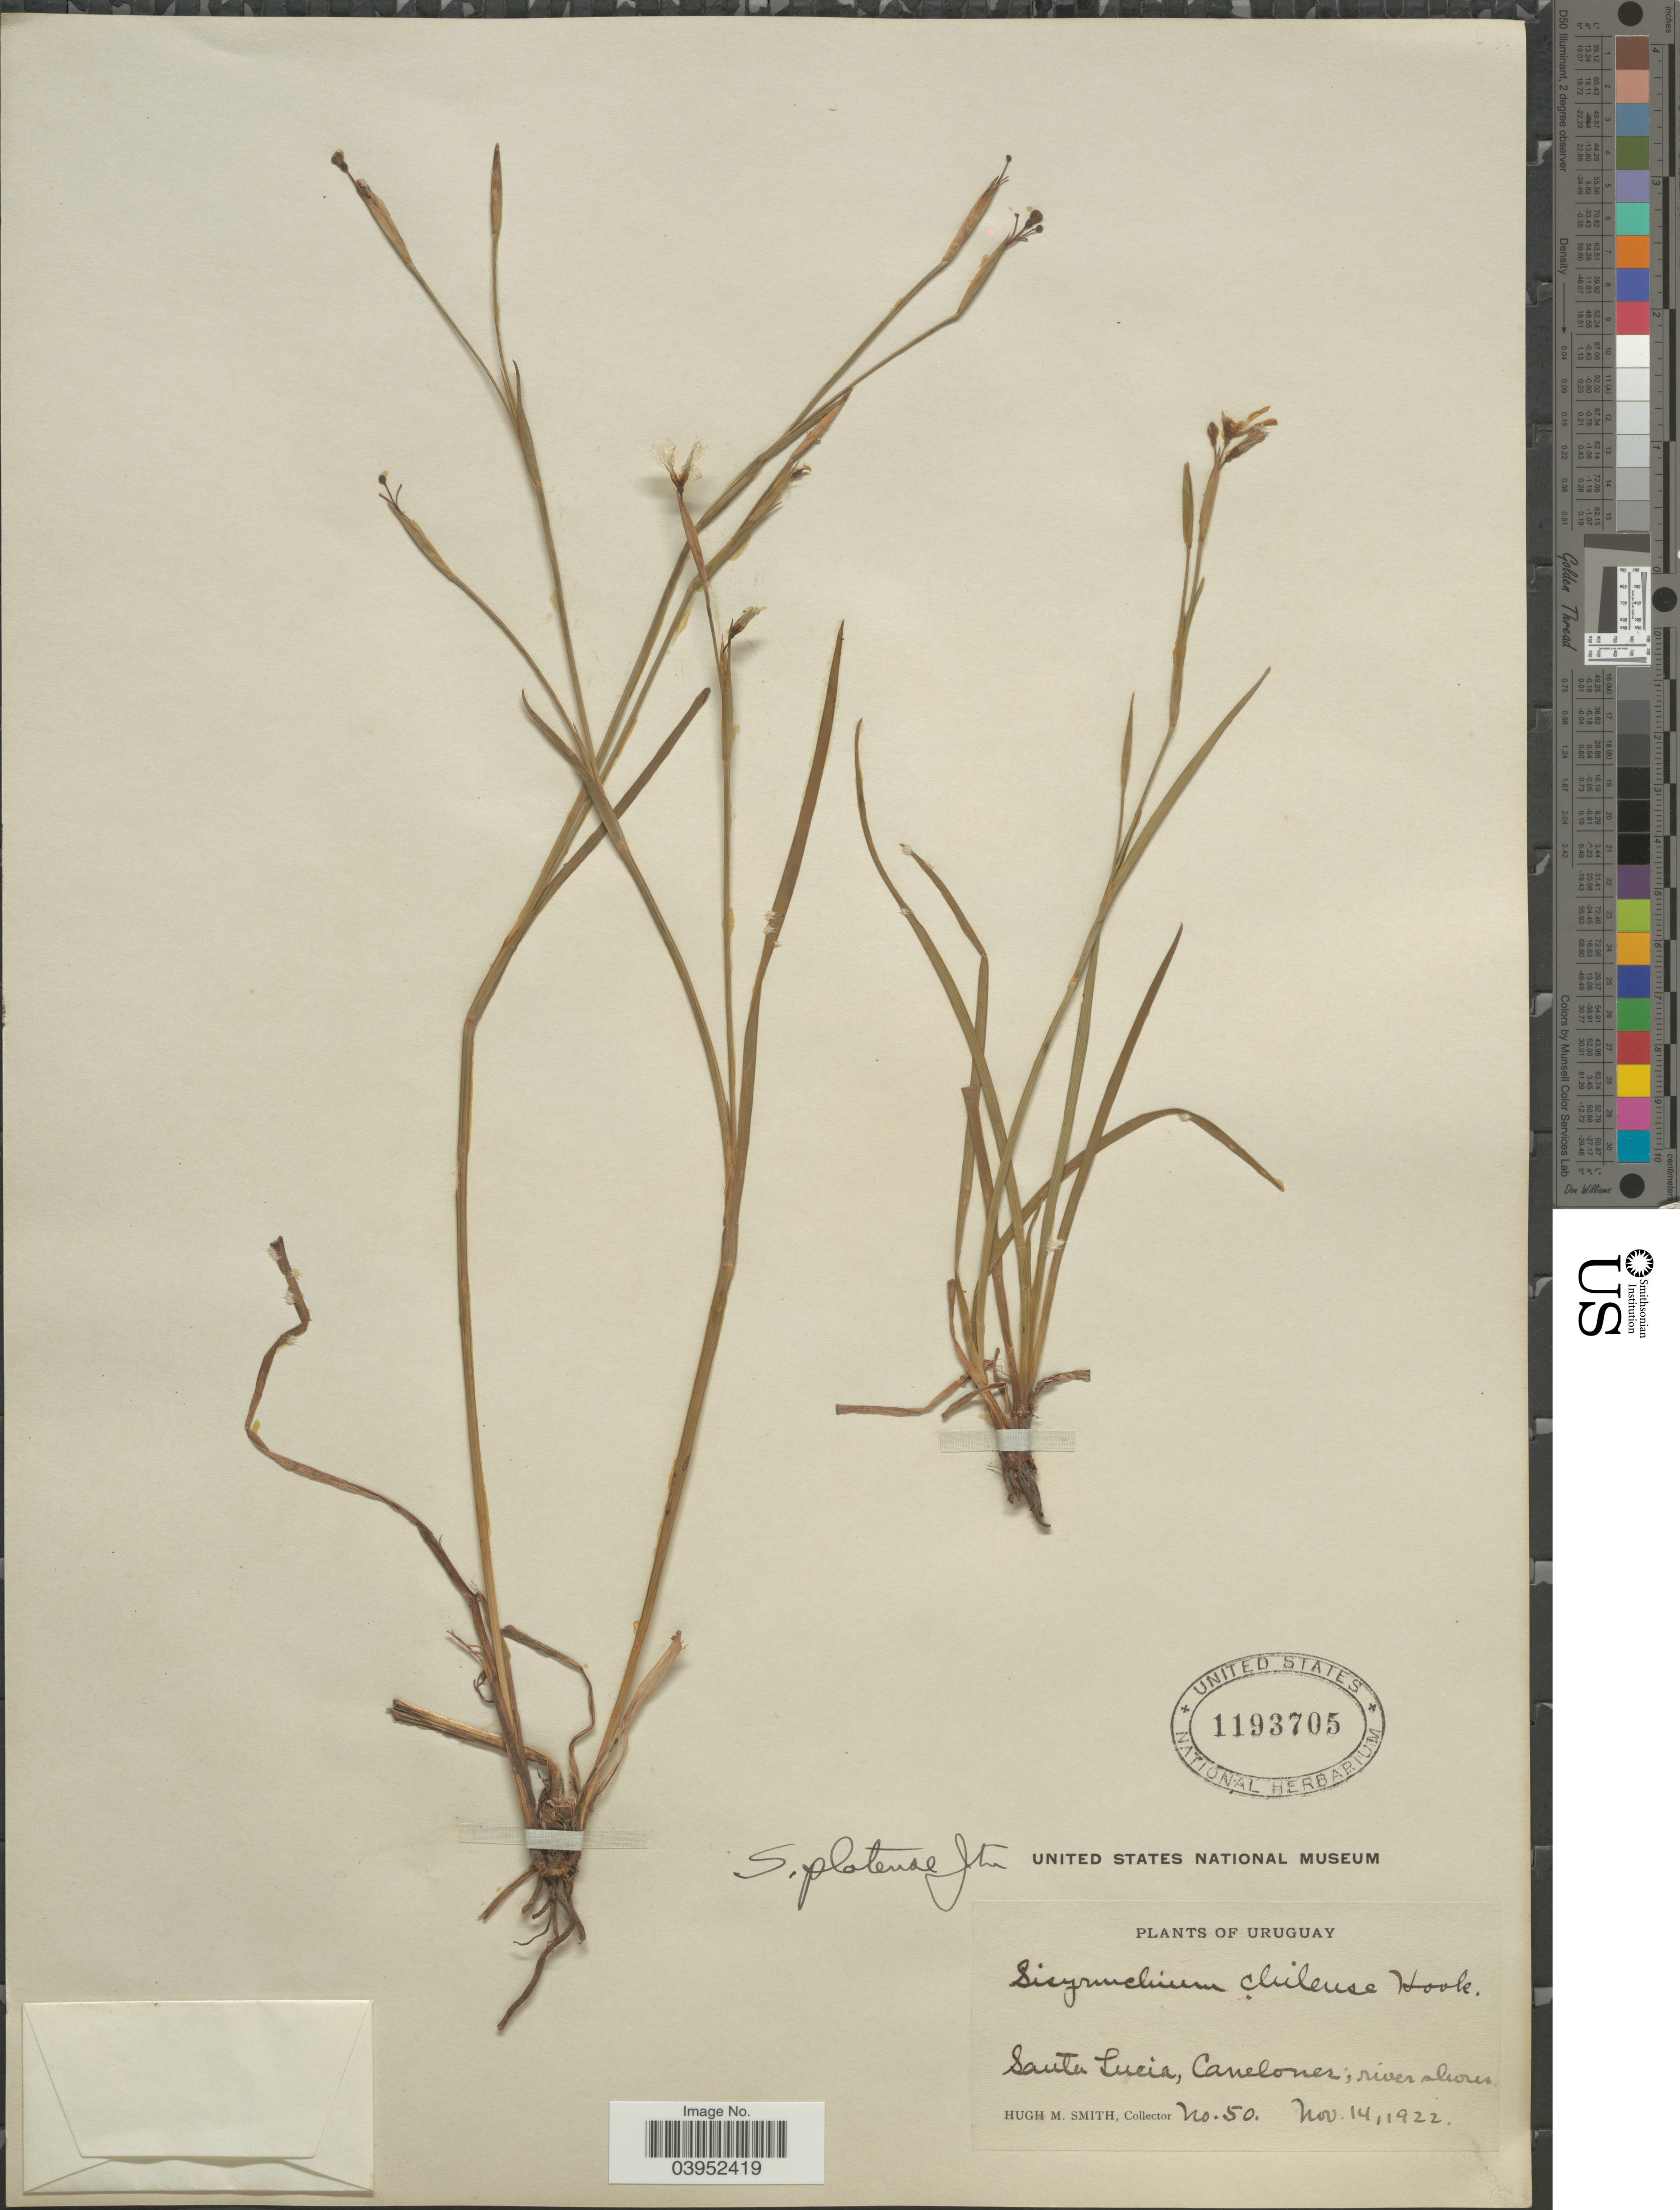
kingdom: Plantae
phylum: Tracheophyta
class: Liliopsida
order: Asparagales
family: Iridaceae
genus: Sisyrinchium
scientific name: Sisyrinchium platense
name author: I.M. Johnst.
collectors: H. M. Smith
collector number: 50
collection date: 1922-11-14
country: Uruguay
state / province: Canelones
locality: Santa Lucia; river shores.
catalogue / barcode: US 1193705